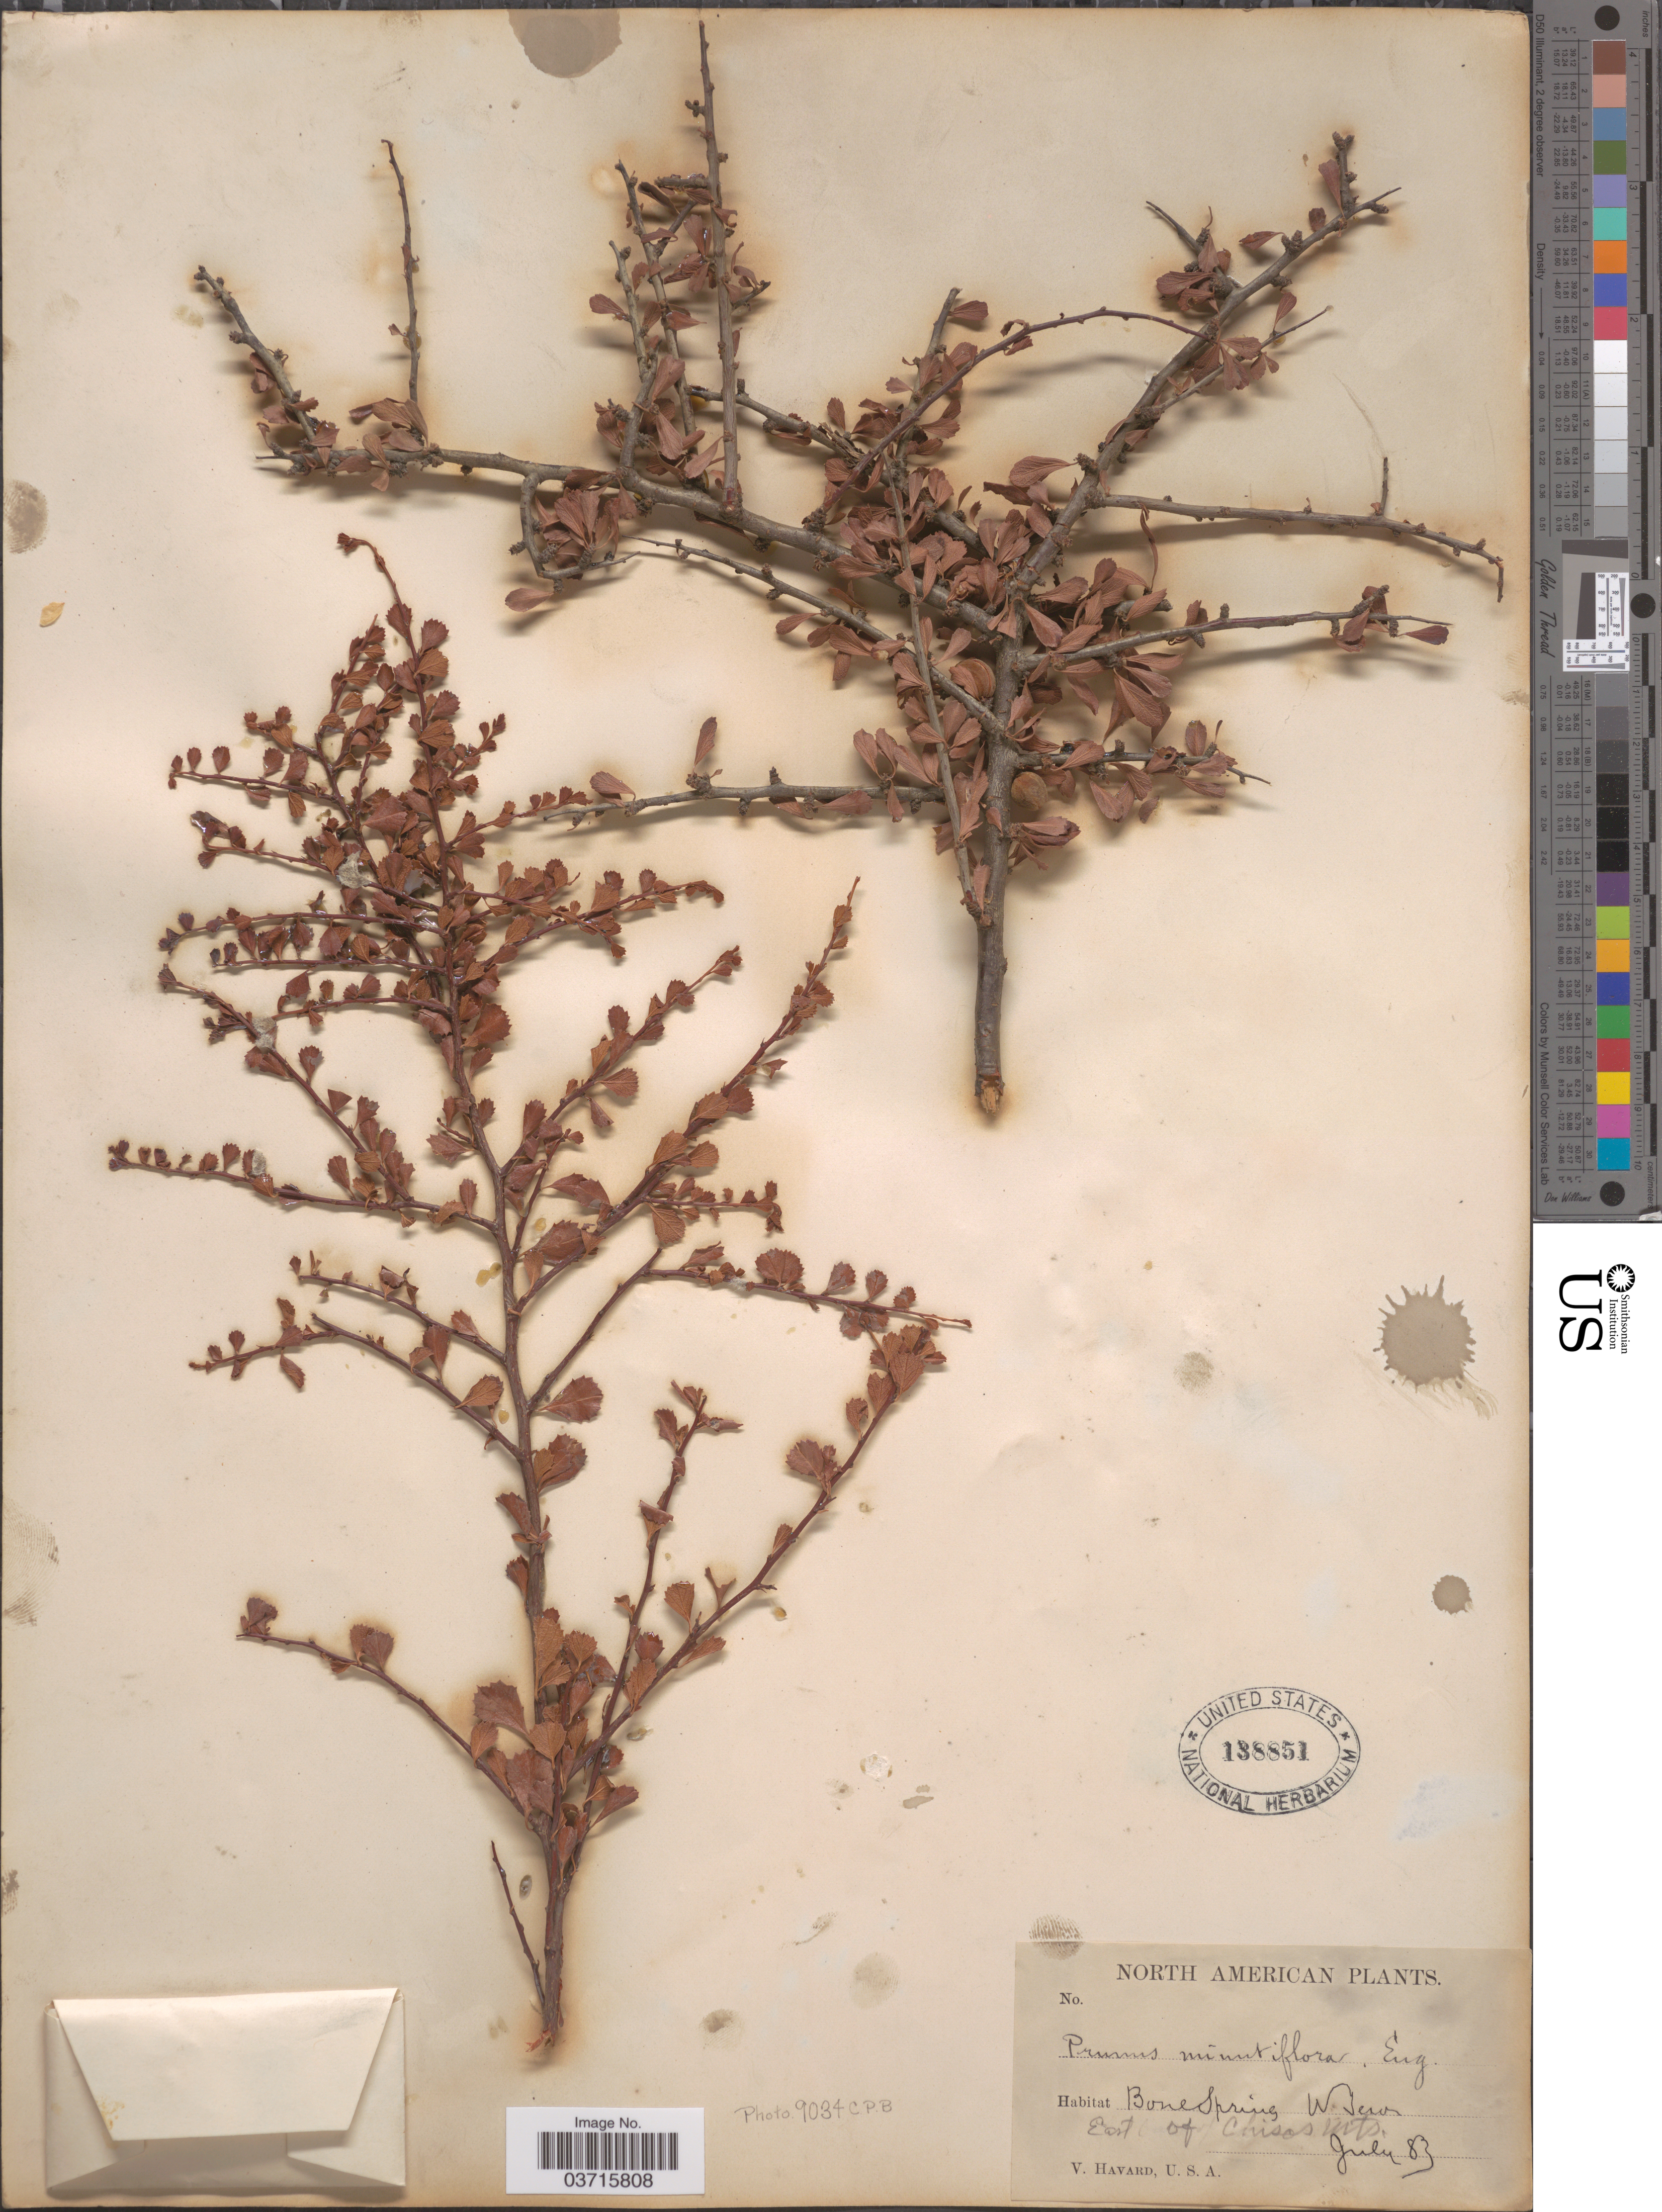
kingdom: Plantae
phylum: Tracheophyta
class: Magnoliopsida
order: Rosales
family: Rosaceae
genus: Prunus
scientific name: Prunus havardii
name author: (W. Wight) Mason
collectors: V. Havard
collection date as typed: Transcribed d/m/y: /7/83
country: United States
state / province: Texas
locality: Bone Spring, W. Texas. East of Chisos Mts.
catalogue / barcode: US 138851